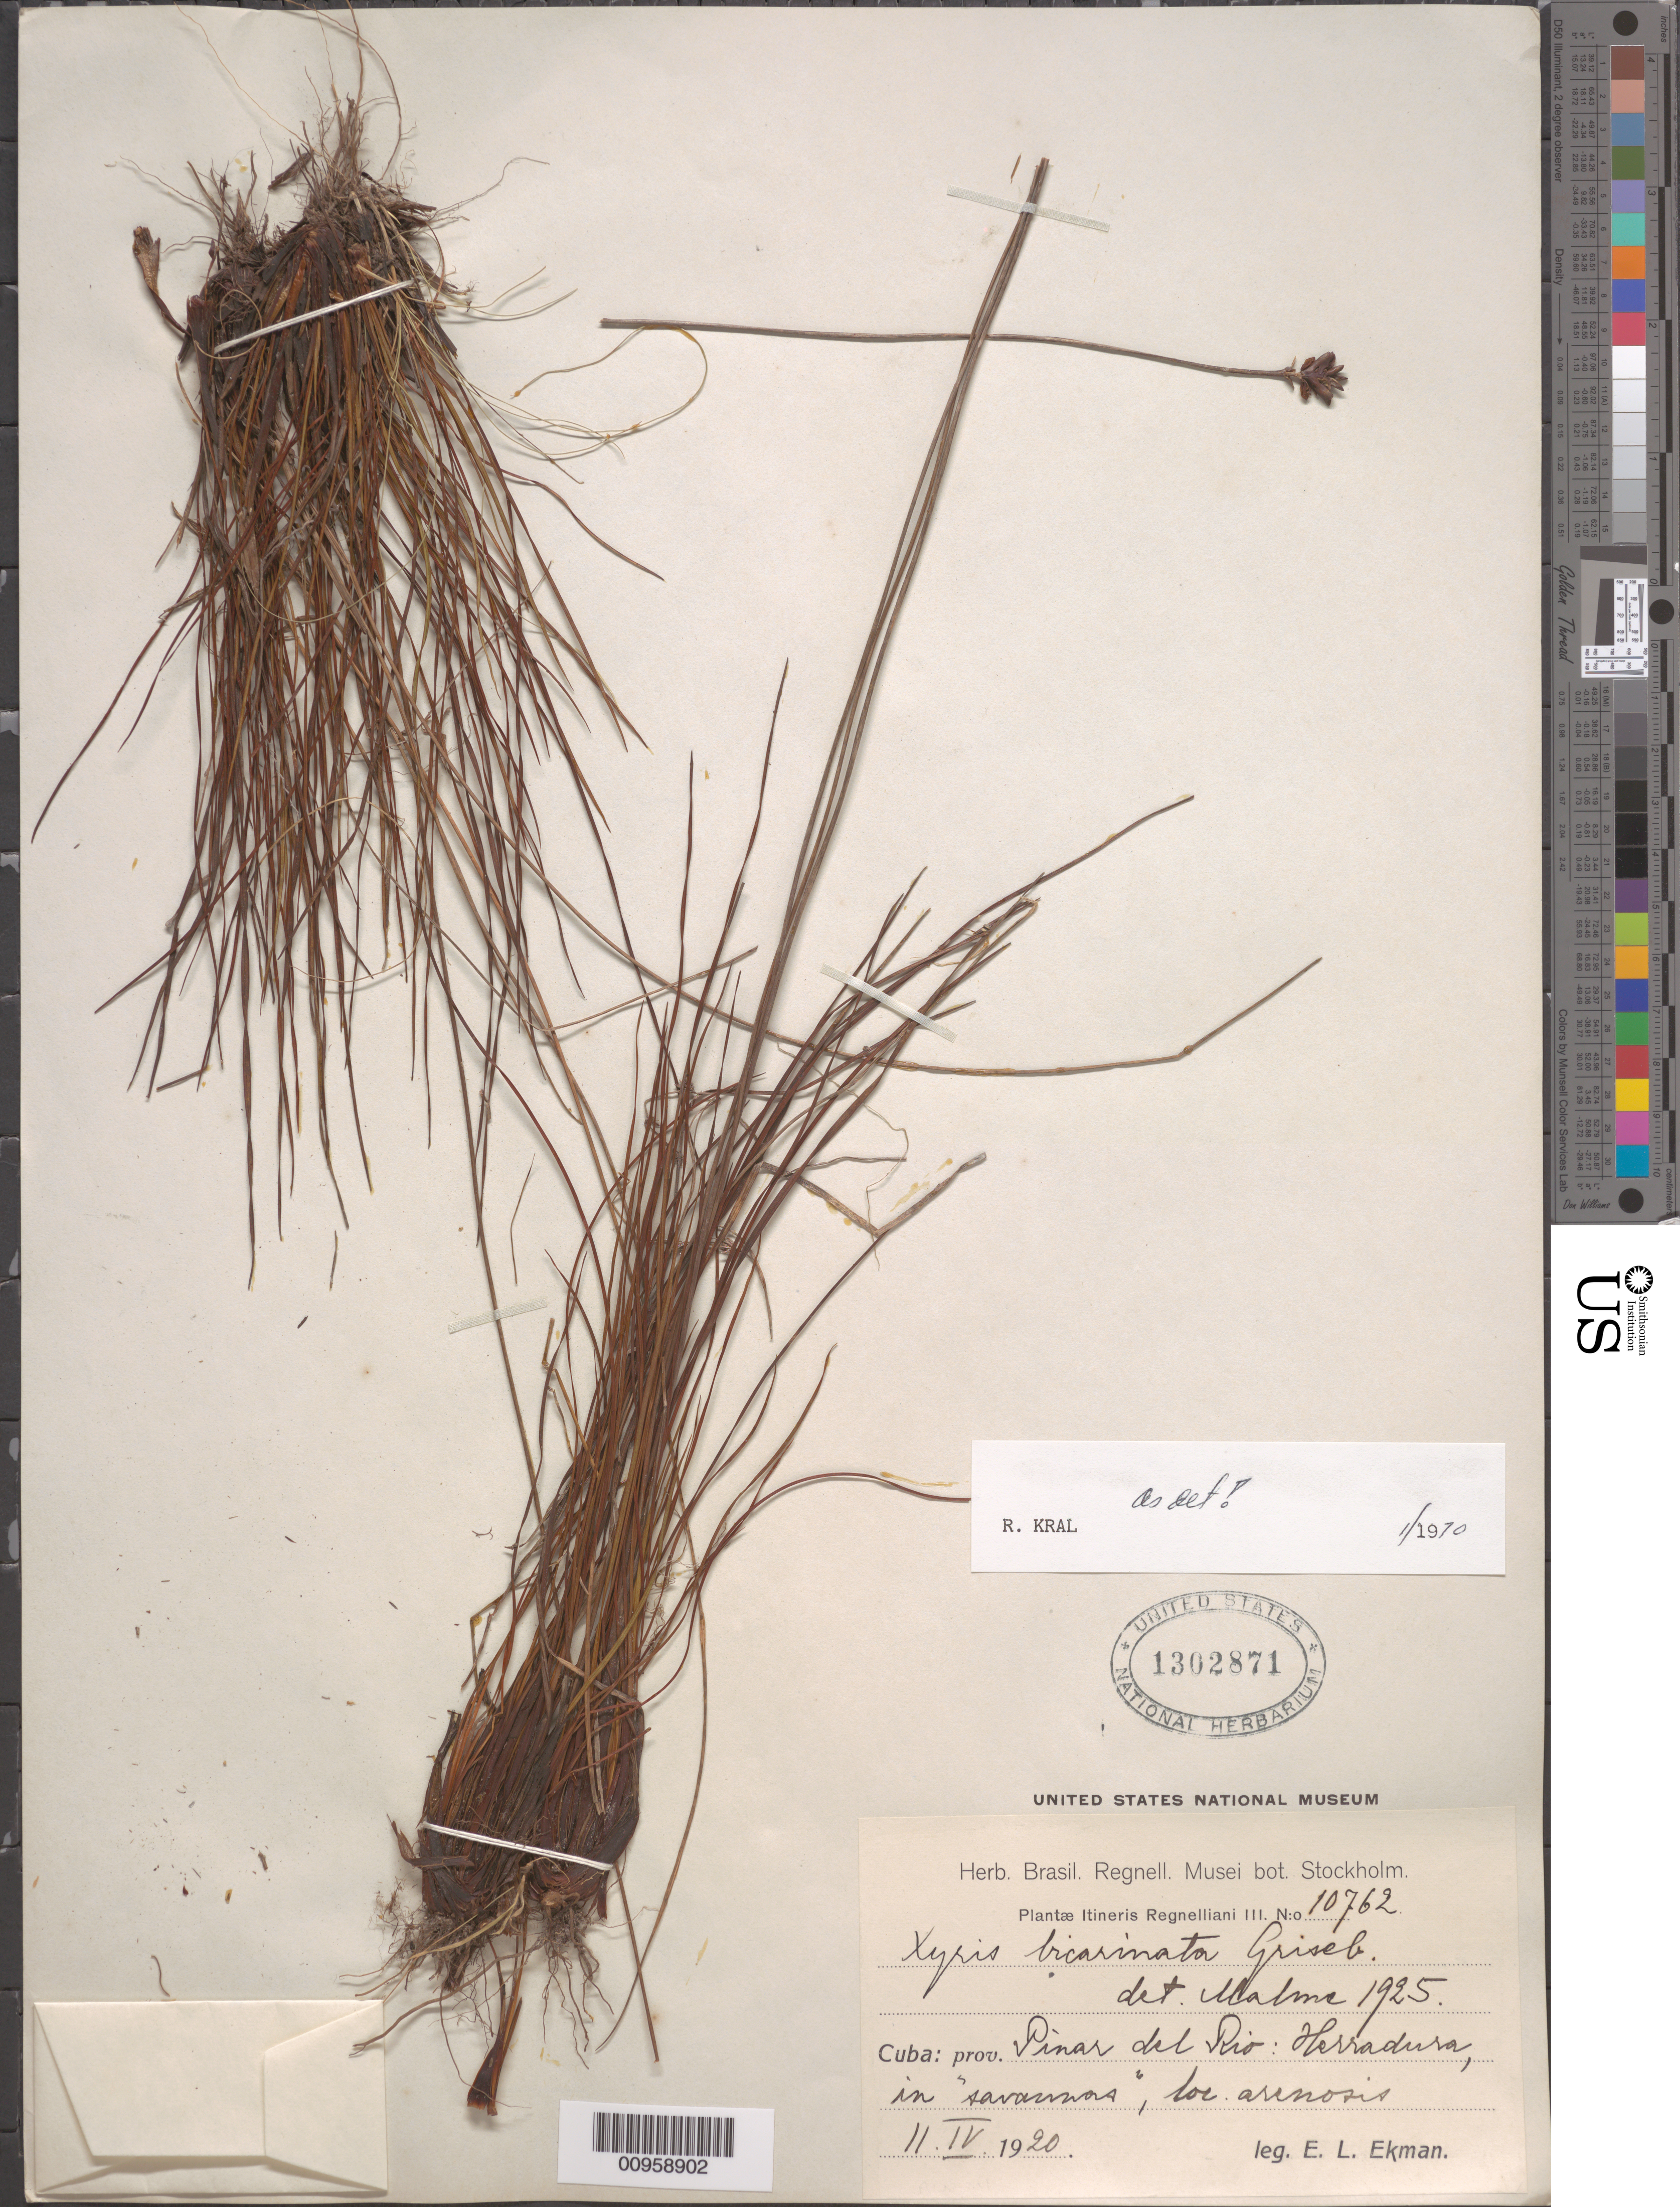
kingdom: Plantae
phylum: Tracheophyta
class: Liliopsida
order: Poales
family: Xyridaceae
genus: Xyris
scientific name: Xyris bicarinata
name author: Griseb.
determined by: Kral, Robert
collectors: E. L. Ekman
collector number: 10762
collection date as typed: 11 Apr 1920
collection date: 1920-04-11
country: Cuba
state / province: Pinar del Rio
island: Cuba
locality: Herradura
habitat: In savannas, loc. arenosis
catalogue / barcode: US 1302871